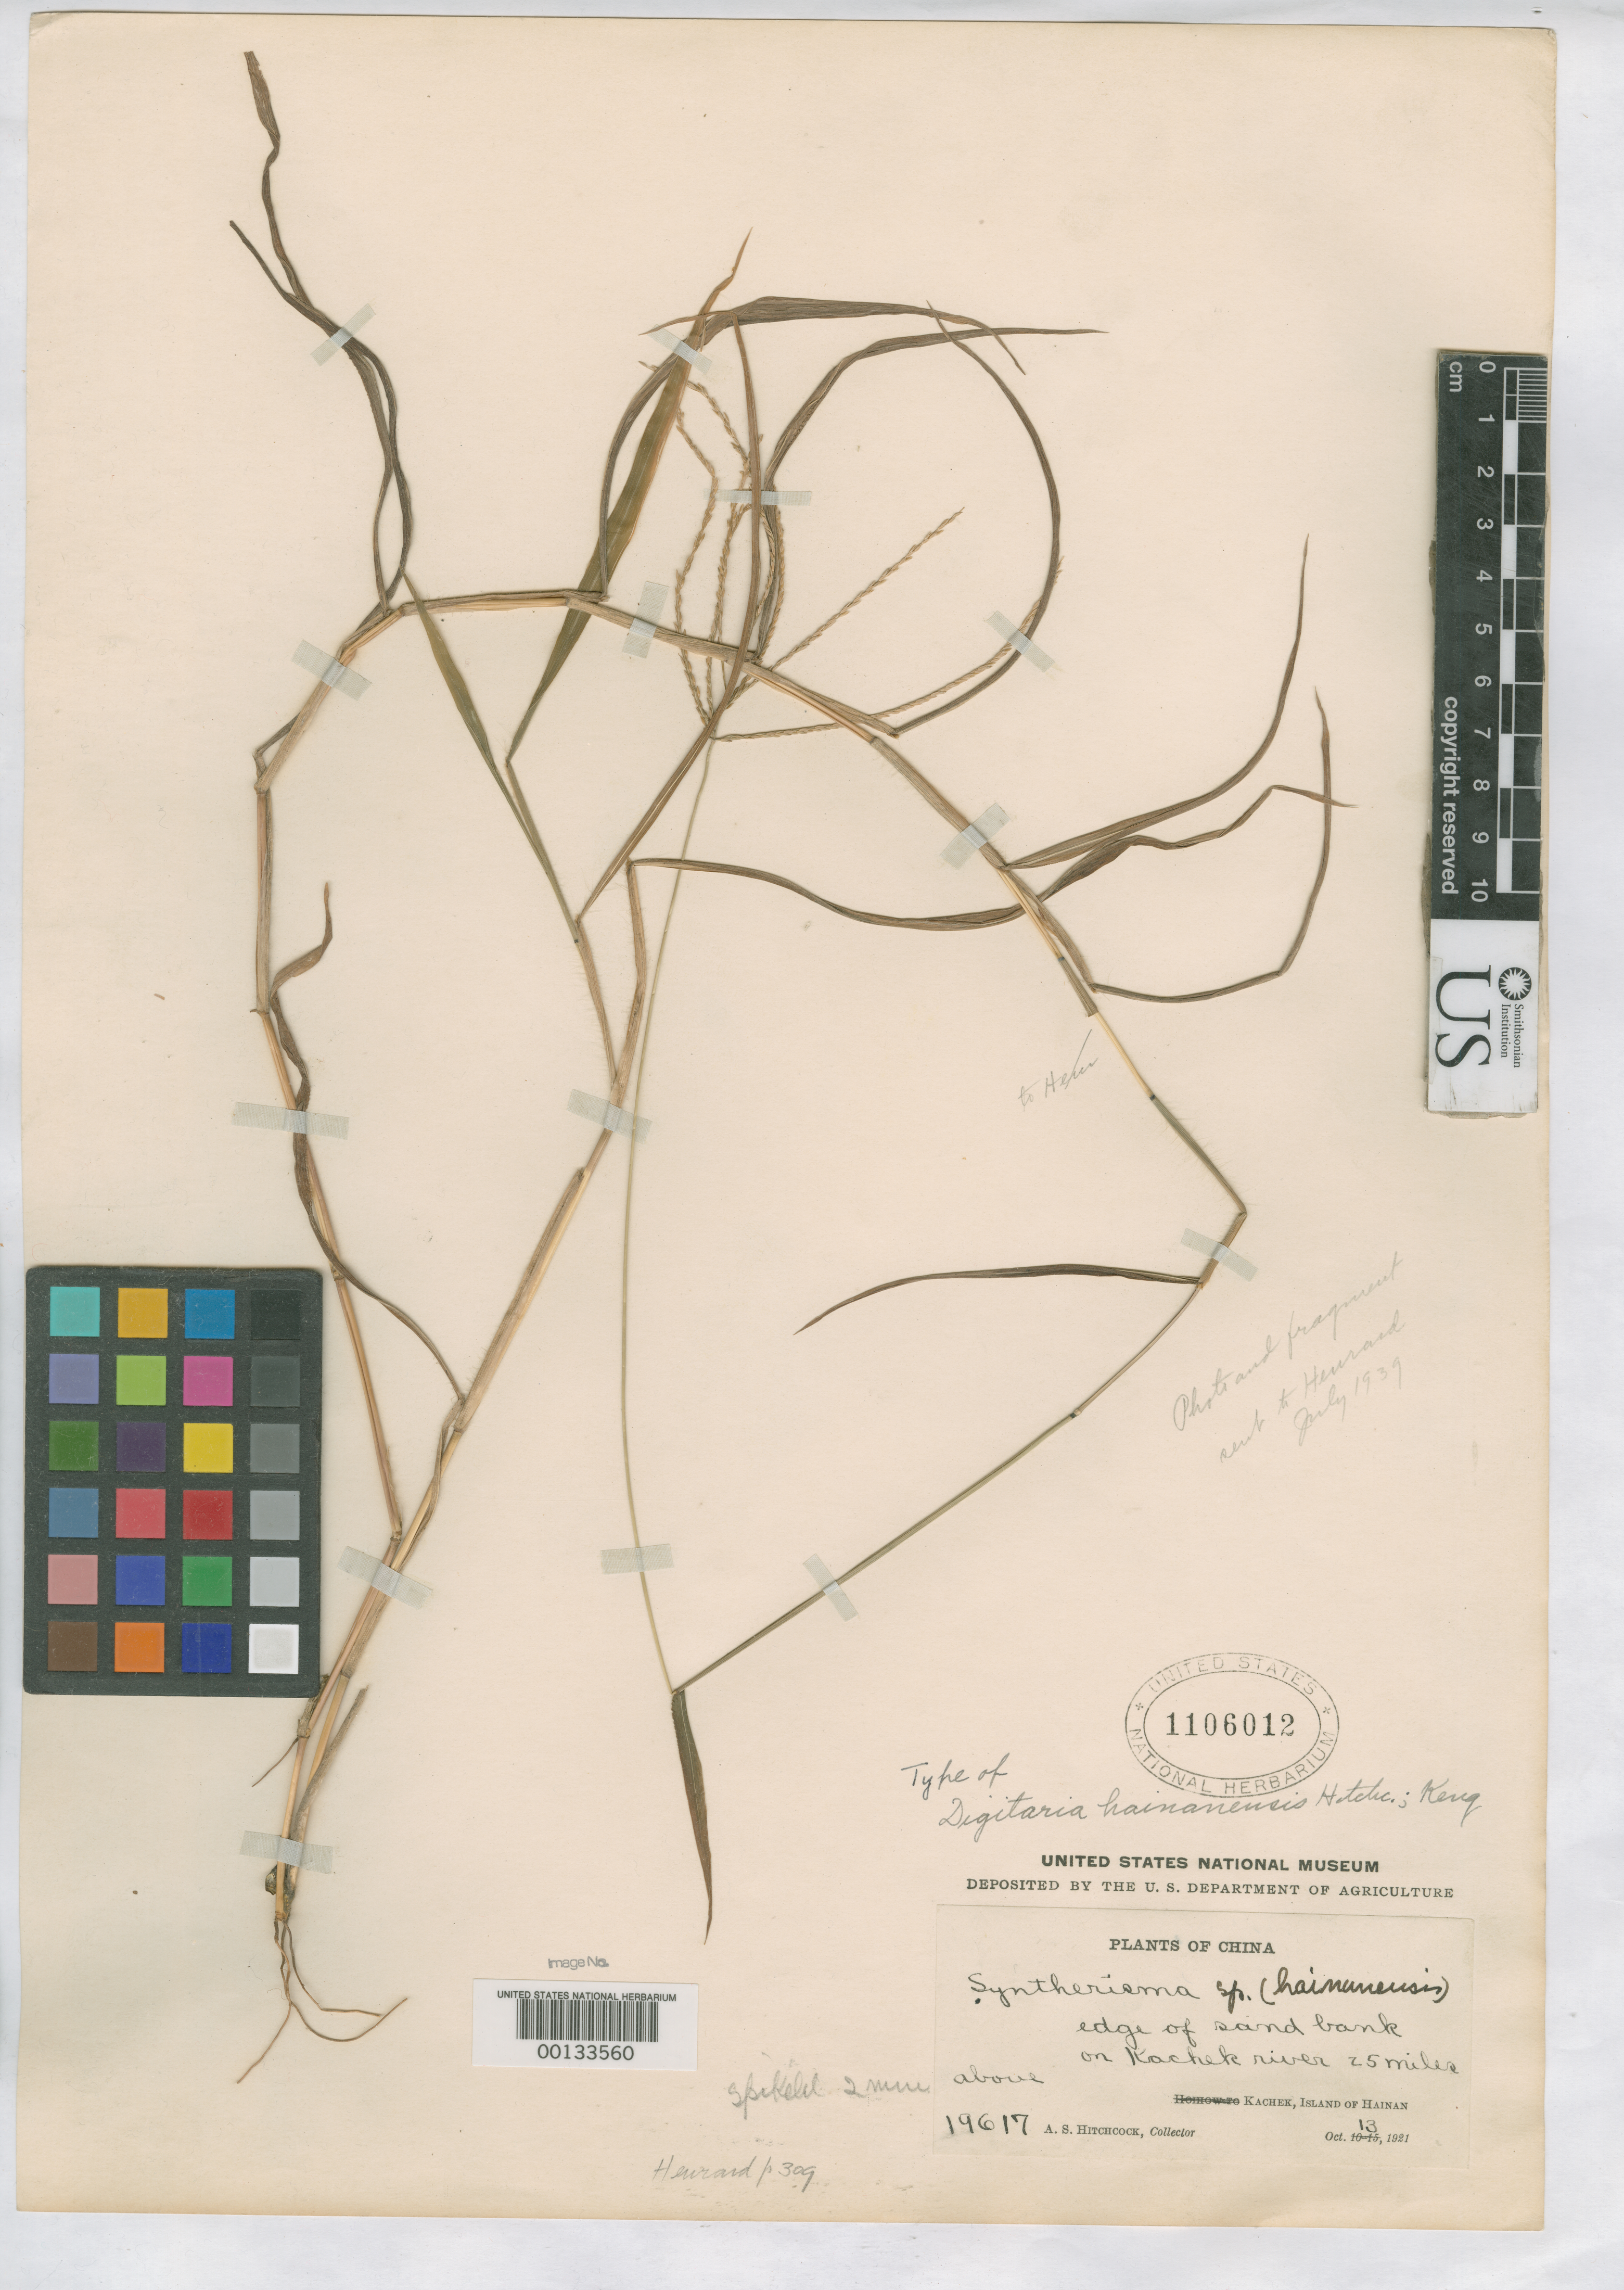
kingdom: Plantae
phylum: Tracheophyta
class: Liliopsida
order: Poales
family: Poaceae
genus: Digitaria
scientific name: Digitaria hainanensis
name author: Hitchc. ex Keng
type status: Holotype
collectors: A. S. Hitchcock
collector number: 19617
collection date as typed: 13 Oct 1921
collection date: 1921-10-13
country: China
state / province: Hainan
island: Hainan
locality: Kachek River.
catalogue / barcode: US 1106012